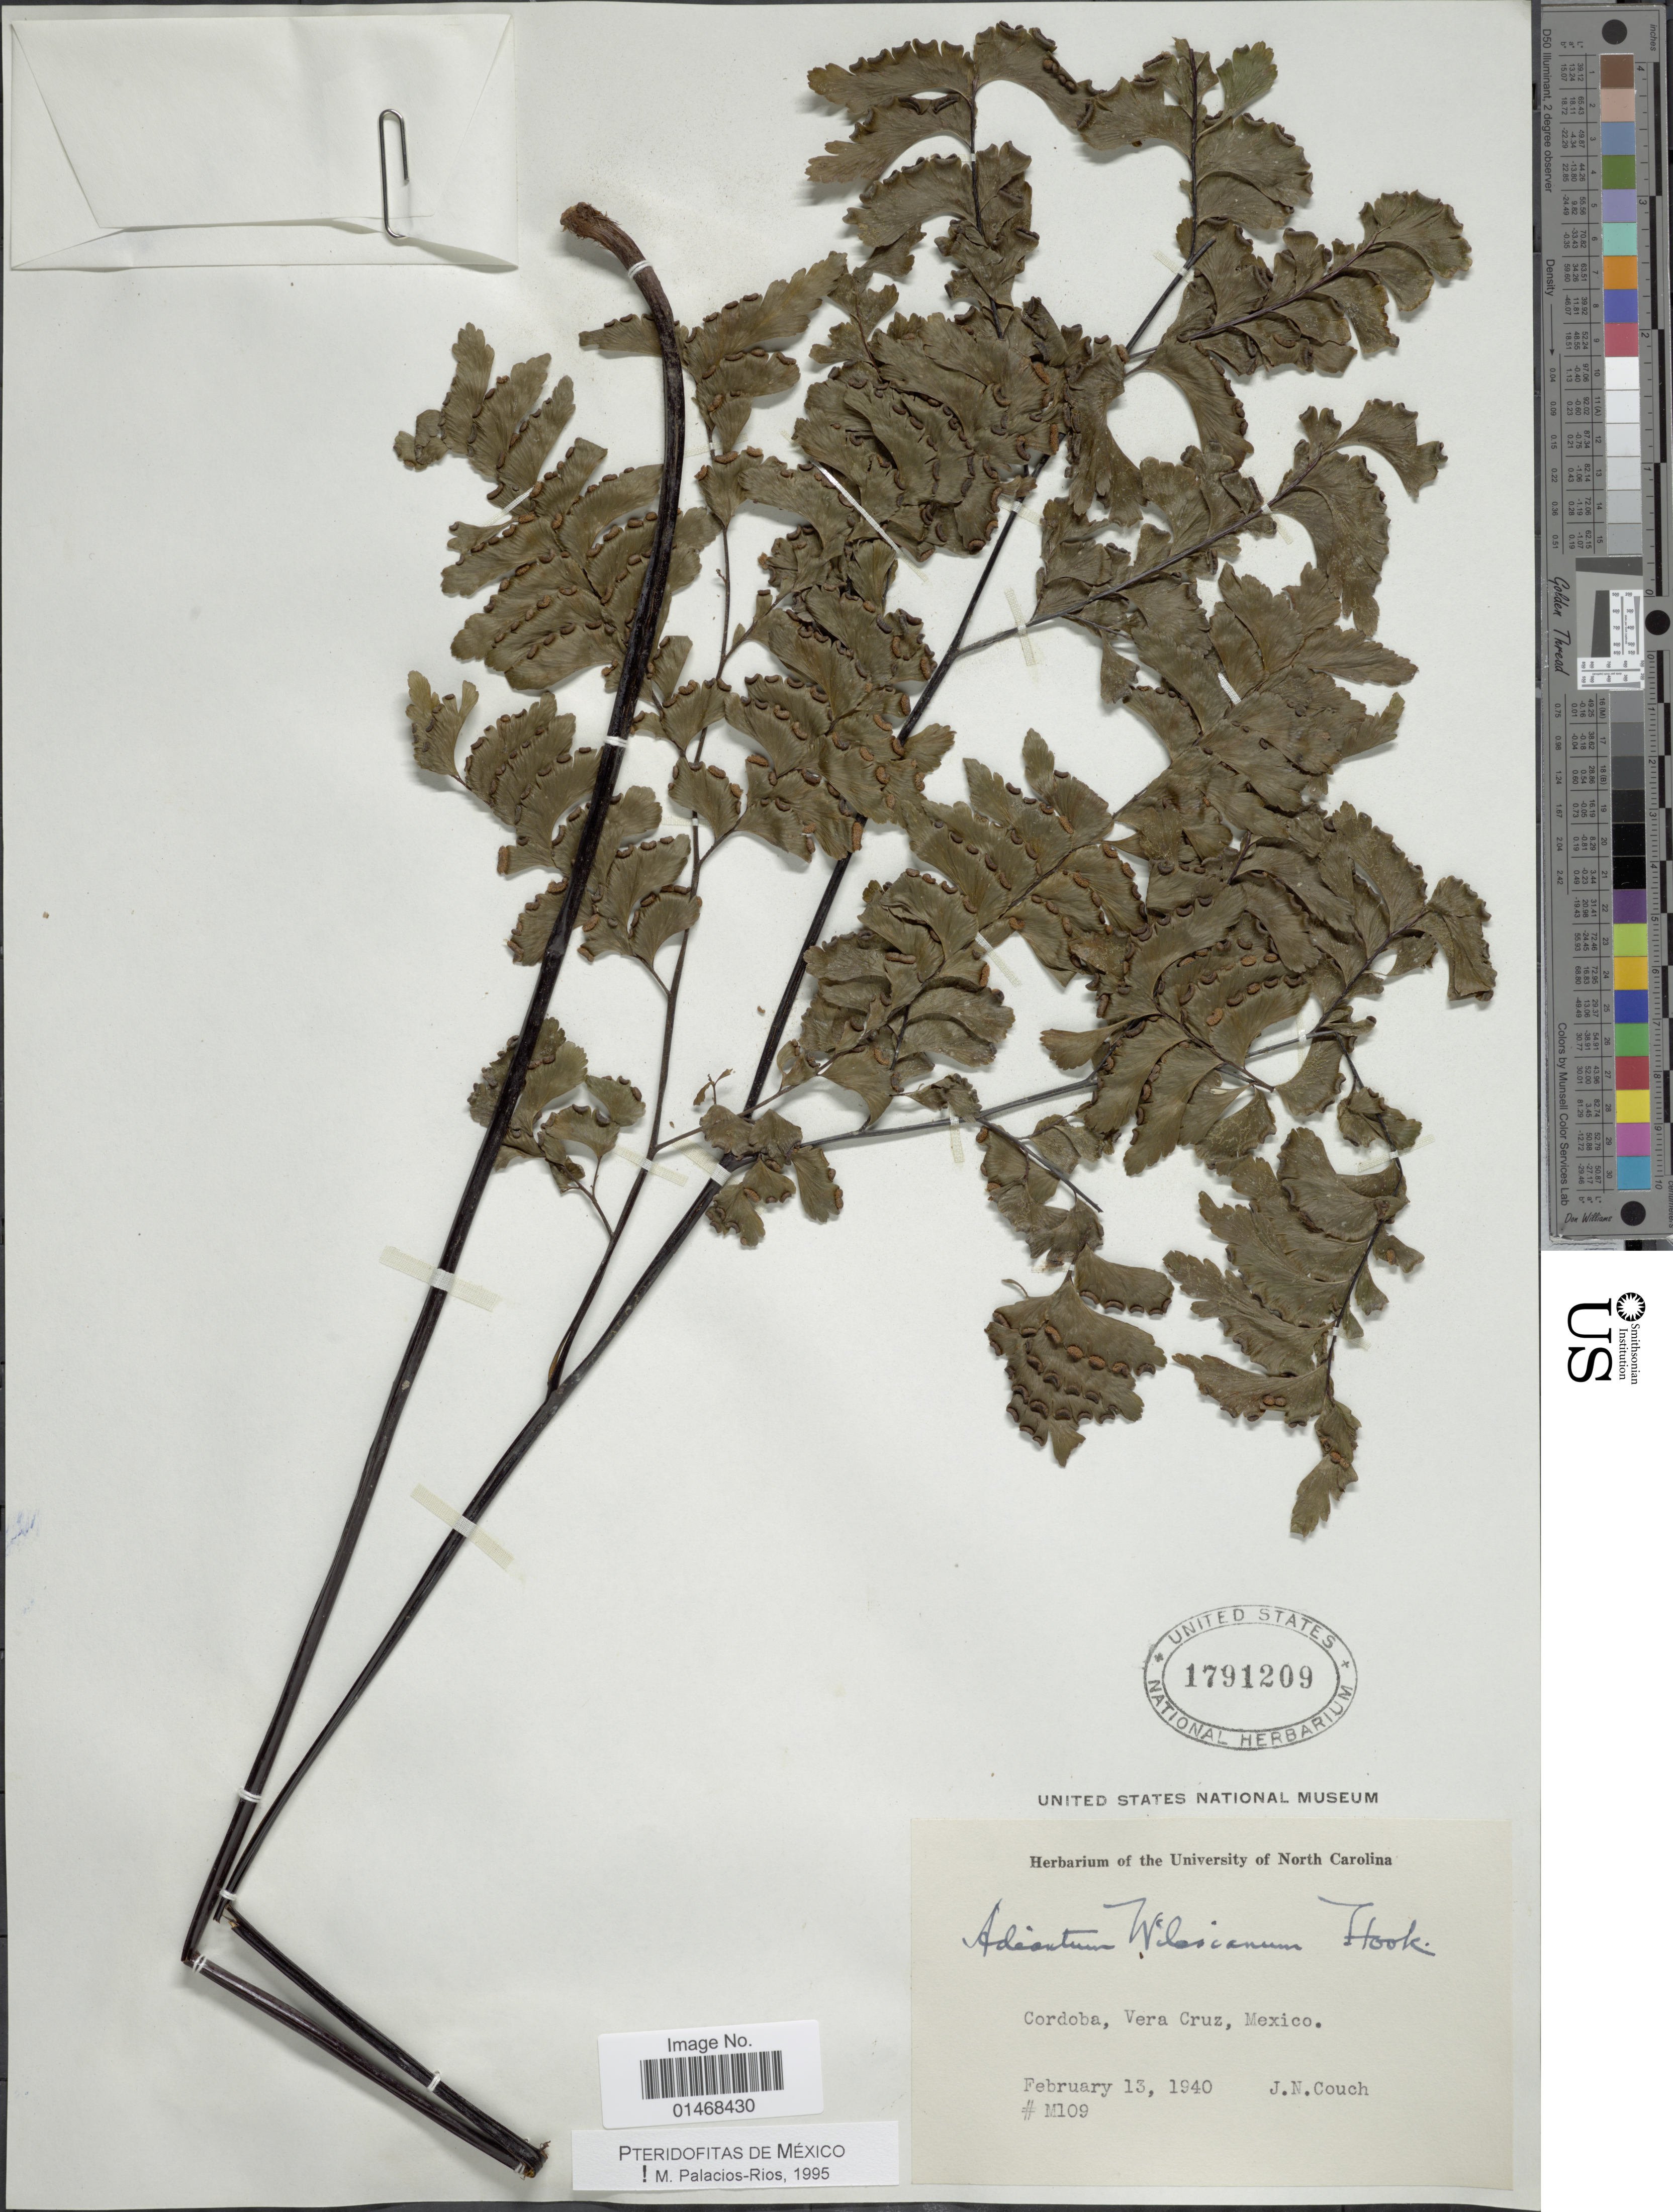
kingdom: Plantae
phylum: Tracheophyta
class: Polypodiopsida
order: Polypodiales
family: Pteridaceae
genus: Adiantum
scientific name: Adiantum wilesianum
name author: Hook.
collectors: J. N. Couch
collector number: M109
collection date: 1940-02-13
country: Mexico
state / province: Veracruz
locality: Cordoba, Vera Cruz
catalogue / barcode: US 1791209